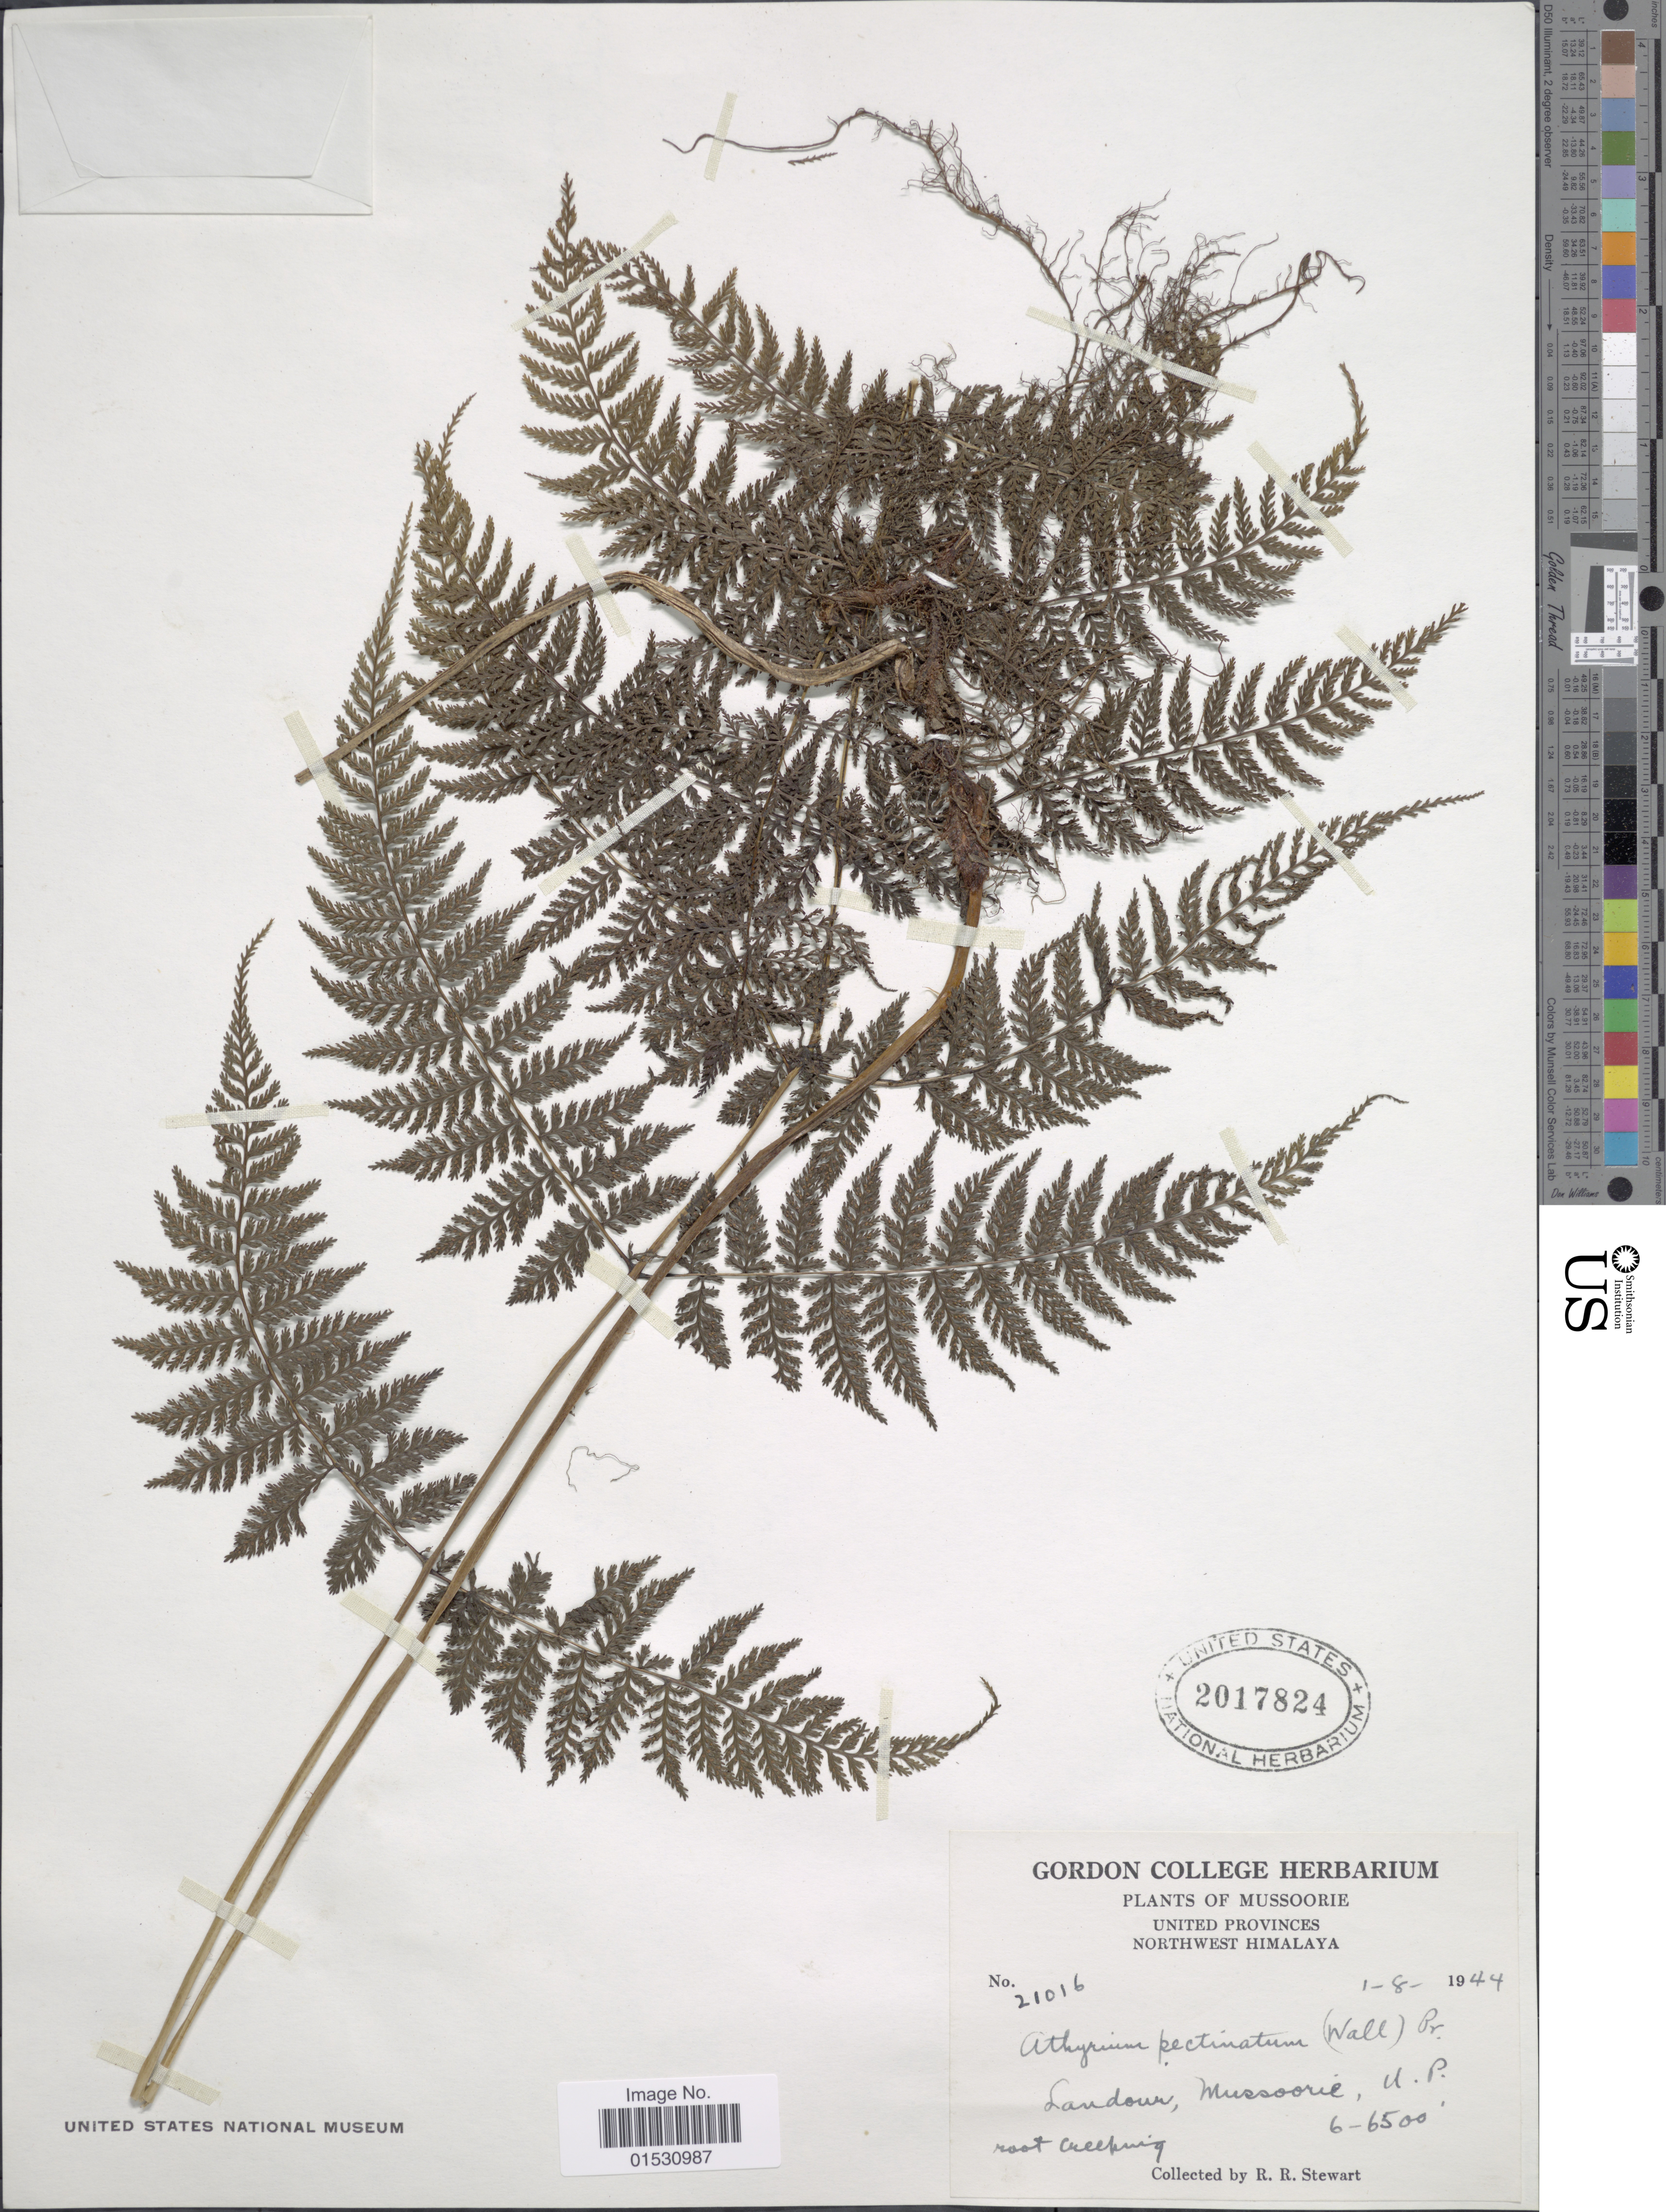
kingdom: Plantae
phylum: Tracheophyta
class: Polypodiopsida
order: Polypodiales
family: Athyriaceae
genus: Athyrium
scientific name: Athyrium pectinatum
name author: (Wall. ex C. Hope) C. Presl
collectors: R. R. Stewart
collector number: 21016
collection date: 1944-08-01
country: India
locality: Mussoorie. United Provinces. Northwest Himalaya. Landour, Mussoorie, U. P.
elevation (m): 1829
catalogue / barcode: US 2017824